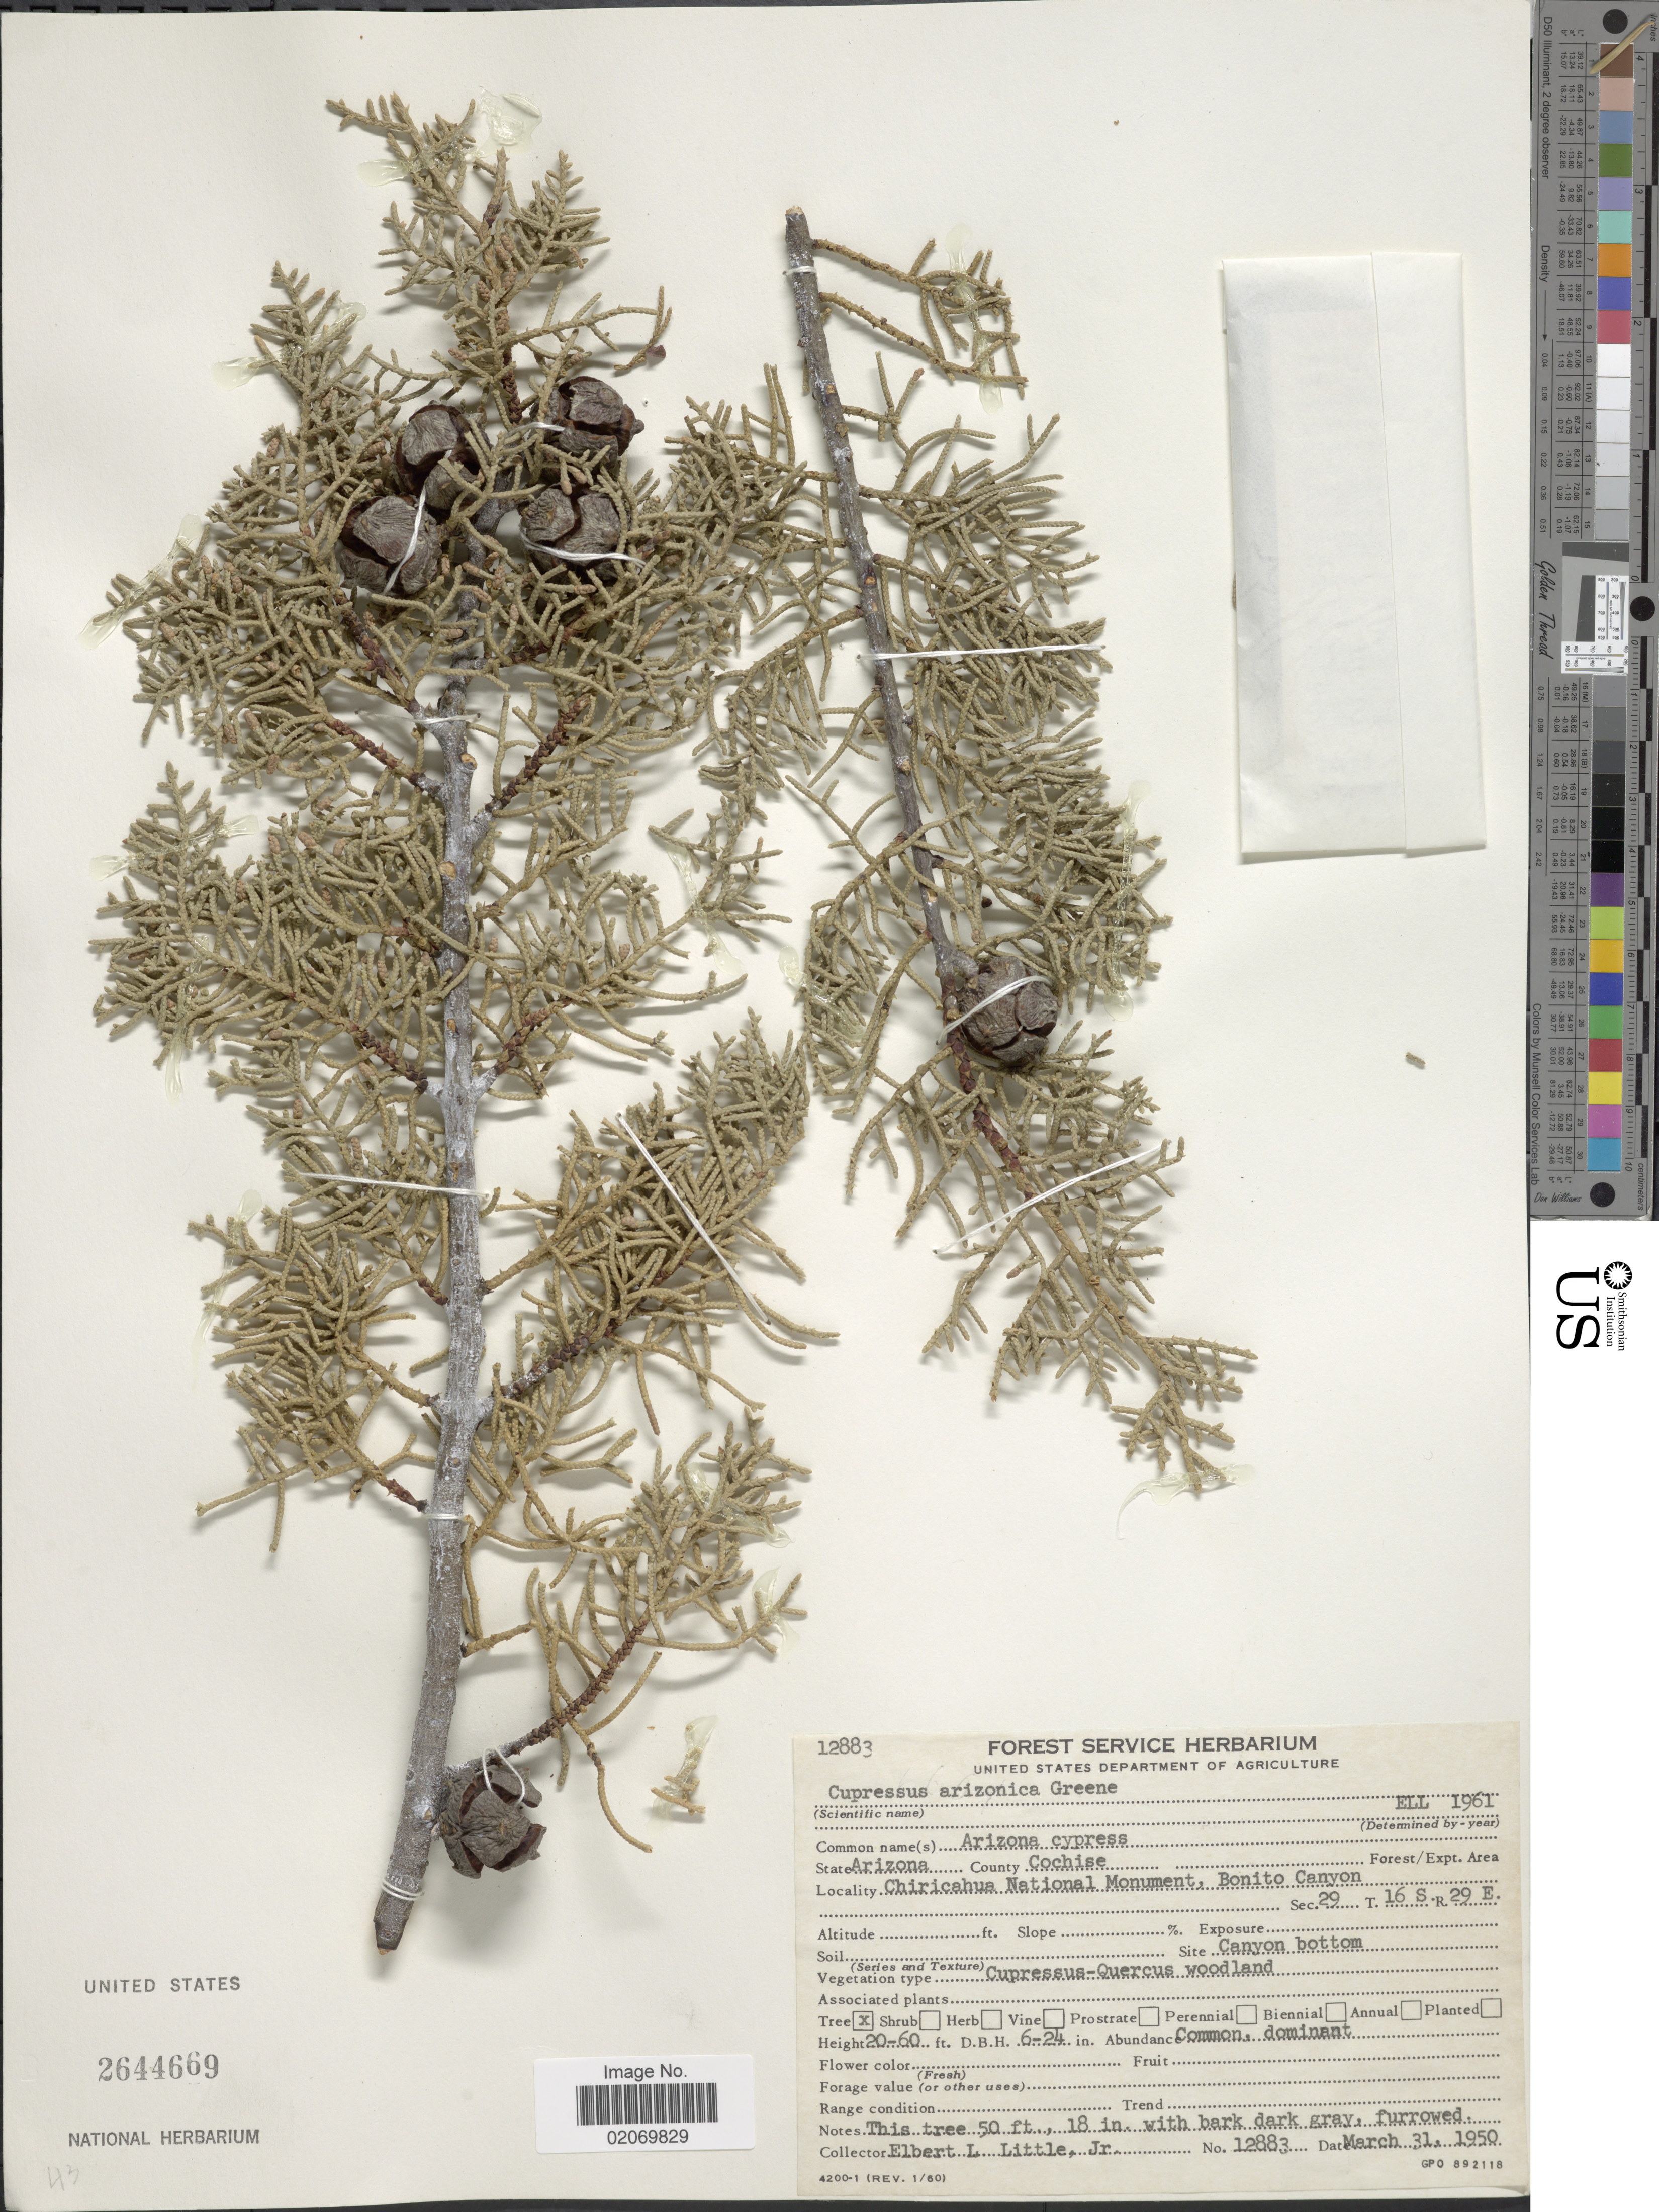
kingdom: Plantae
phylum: Tracheophyta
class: Pinopsida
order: Pinales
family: Cupressaceae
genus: Hesperocyparis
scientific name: Hesperocyparis arizonica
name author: (Greene) Bartel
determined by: (US) Smithsonian Institution - National Museum of Natural History - Department of Botany (UNITED STATES)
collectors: E. L. Little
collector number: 12883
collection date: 1950-03-31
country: United States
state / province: Arizona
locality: Arizona cypress, County Cochise, Chiricahua National Monument, Bonito Canyon, Sec. 29 T 16 S R 29 E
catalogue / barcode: US 2644669